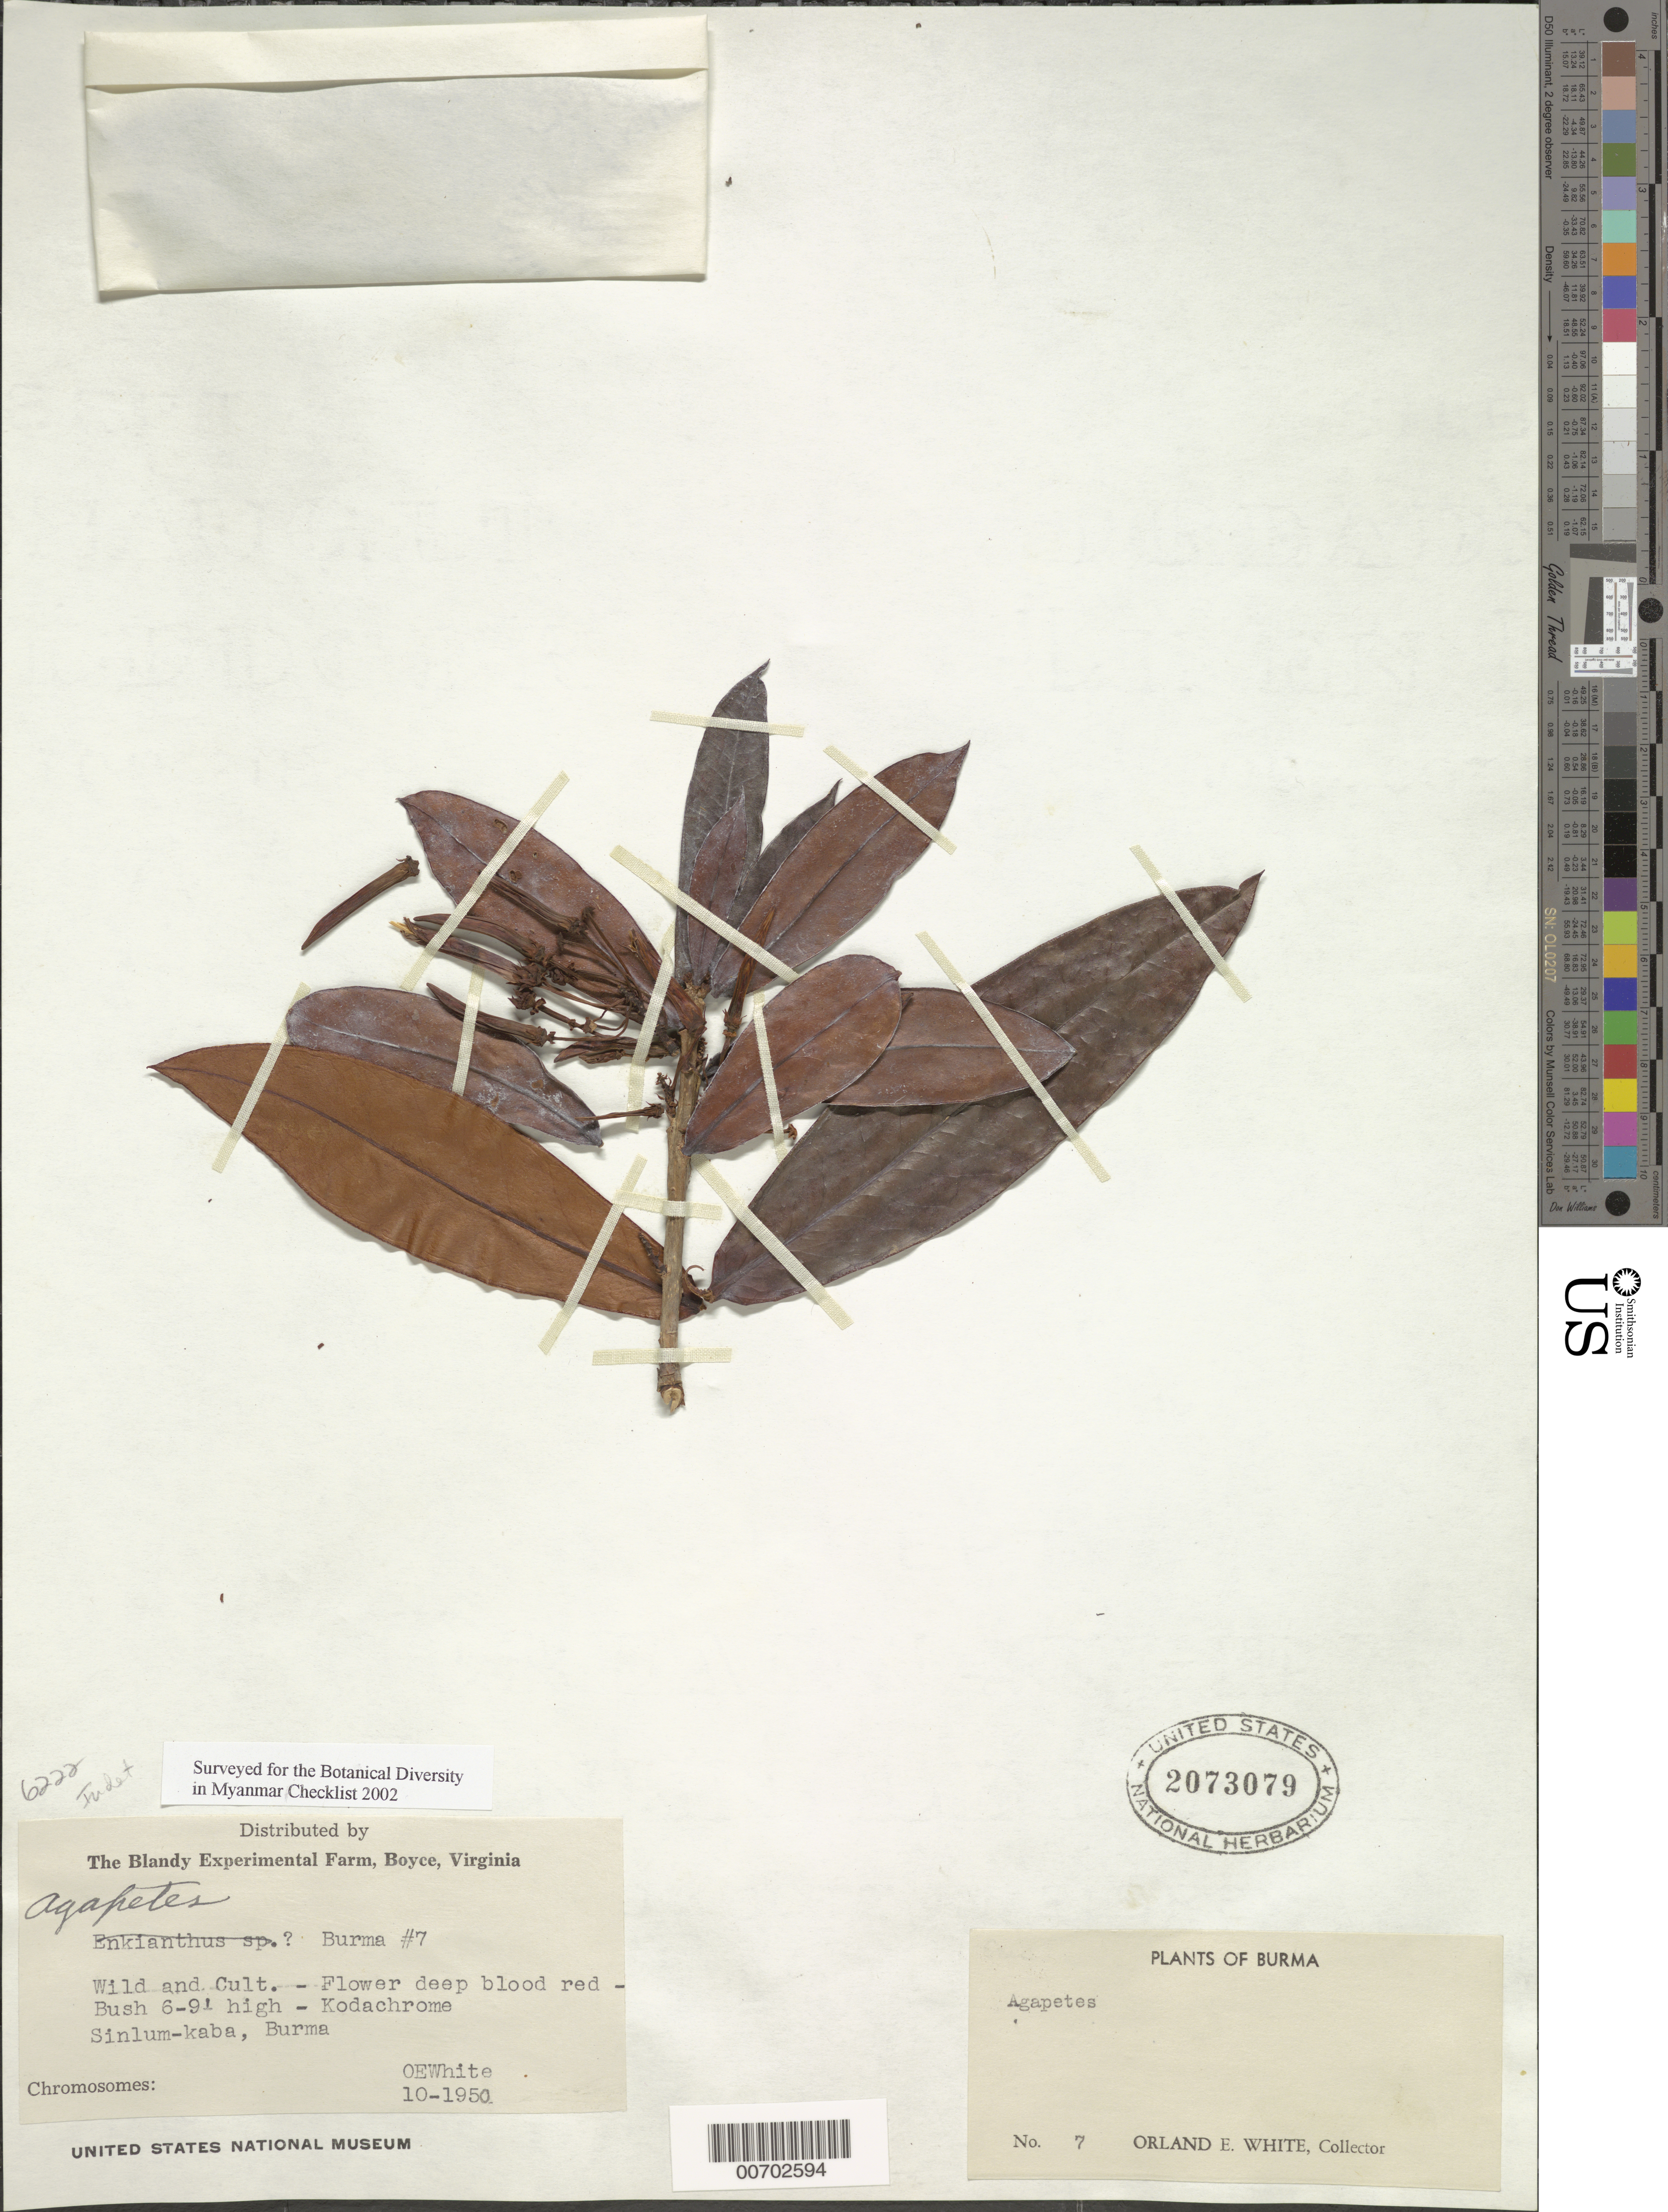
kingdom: Plantae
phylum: Tracheophyta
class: Magnoliopsida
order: Ericales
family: Ericaceae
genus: Agapetes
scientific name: Agapetes sp.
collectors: O. E. White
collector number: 7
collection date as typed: Oct 1950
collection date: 1950-10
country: Myanmar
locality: Sinlum-kaba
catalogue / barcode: US 2073079